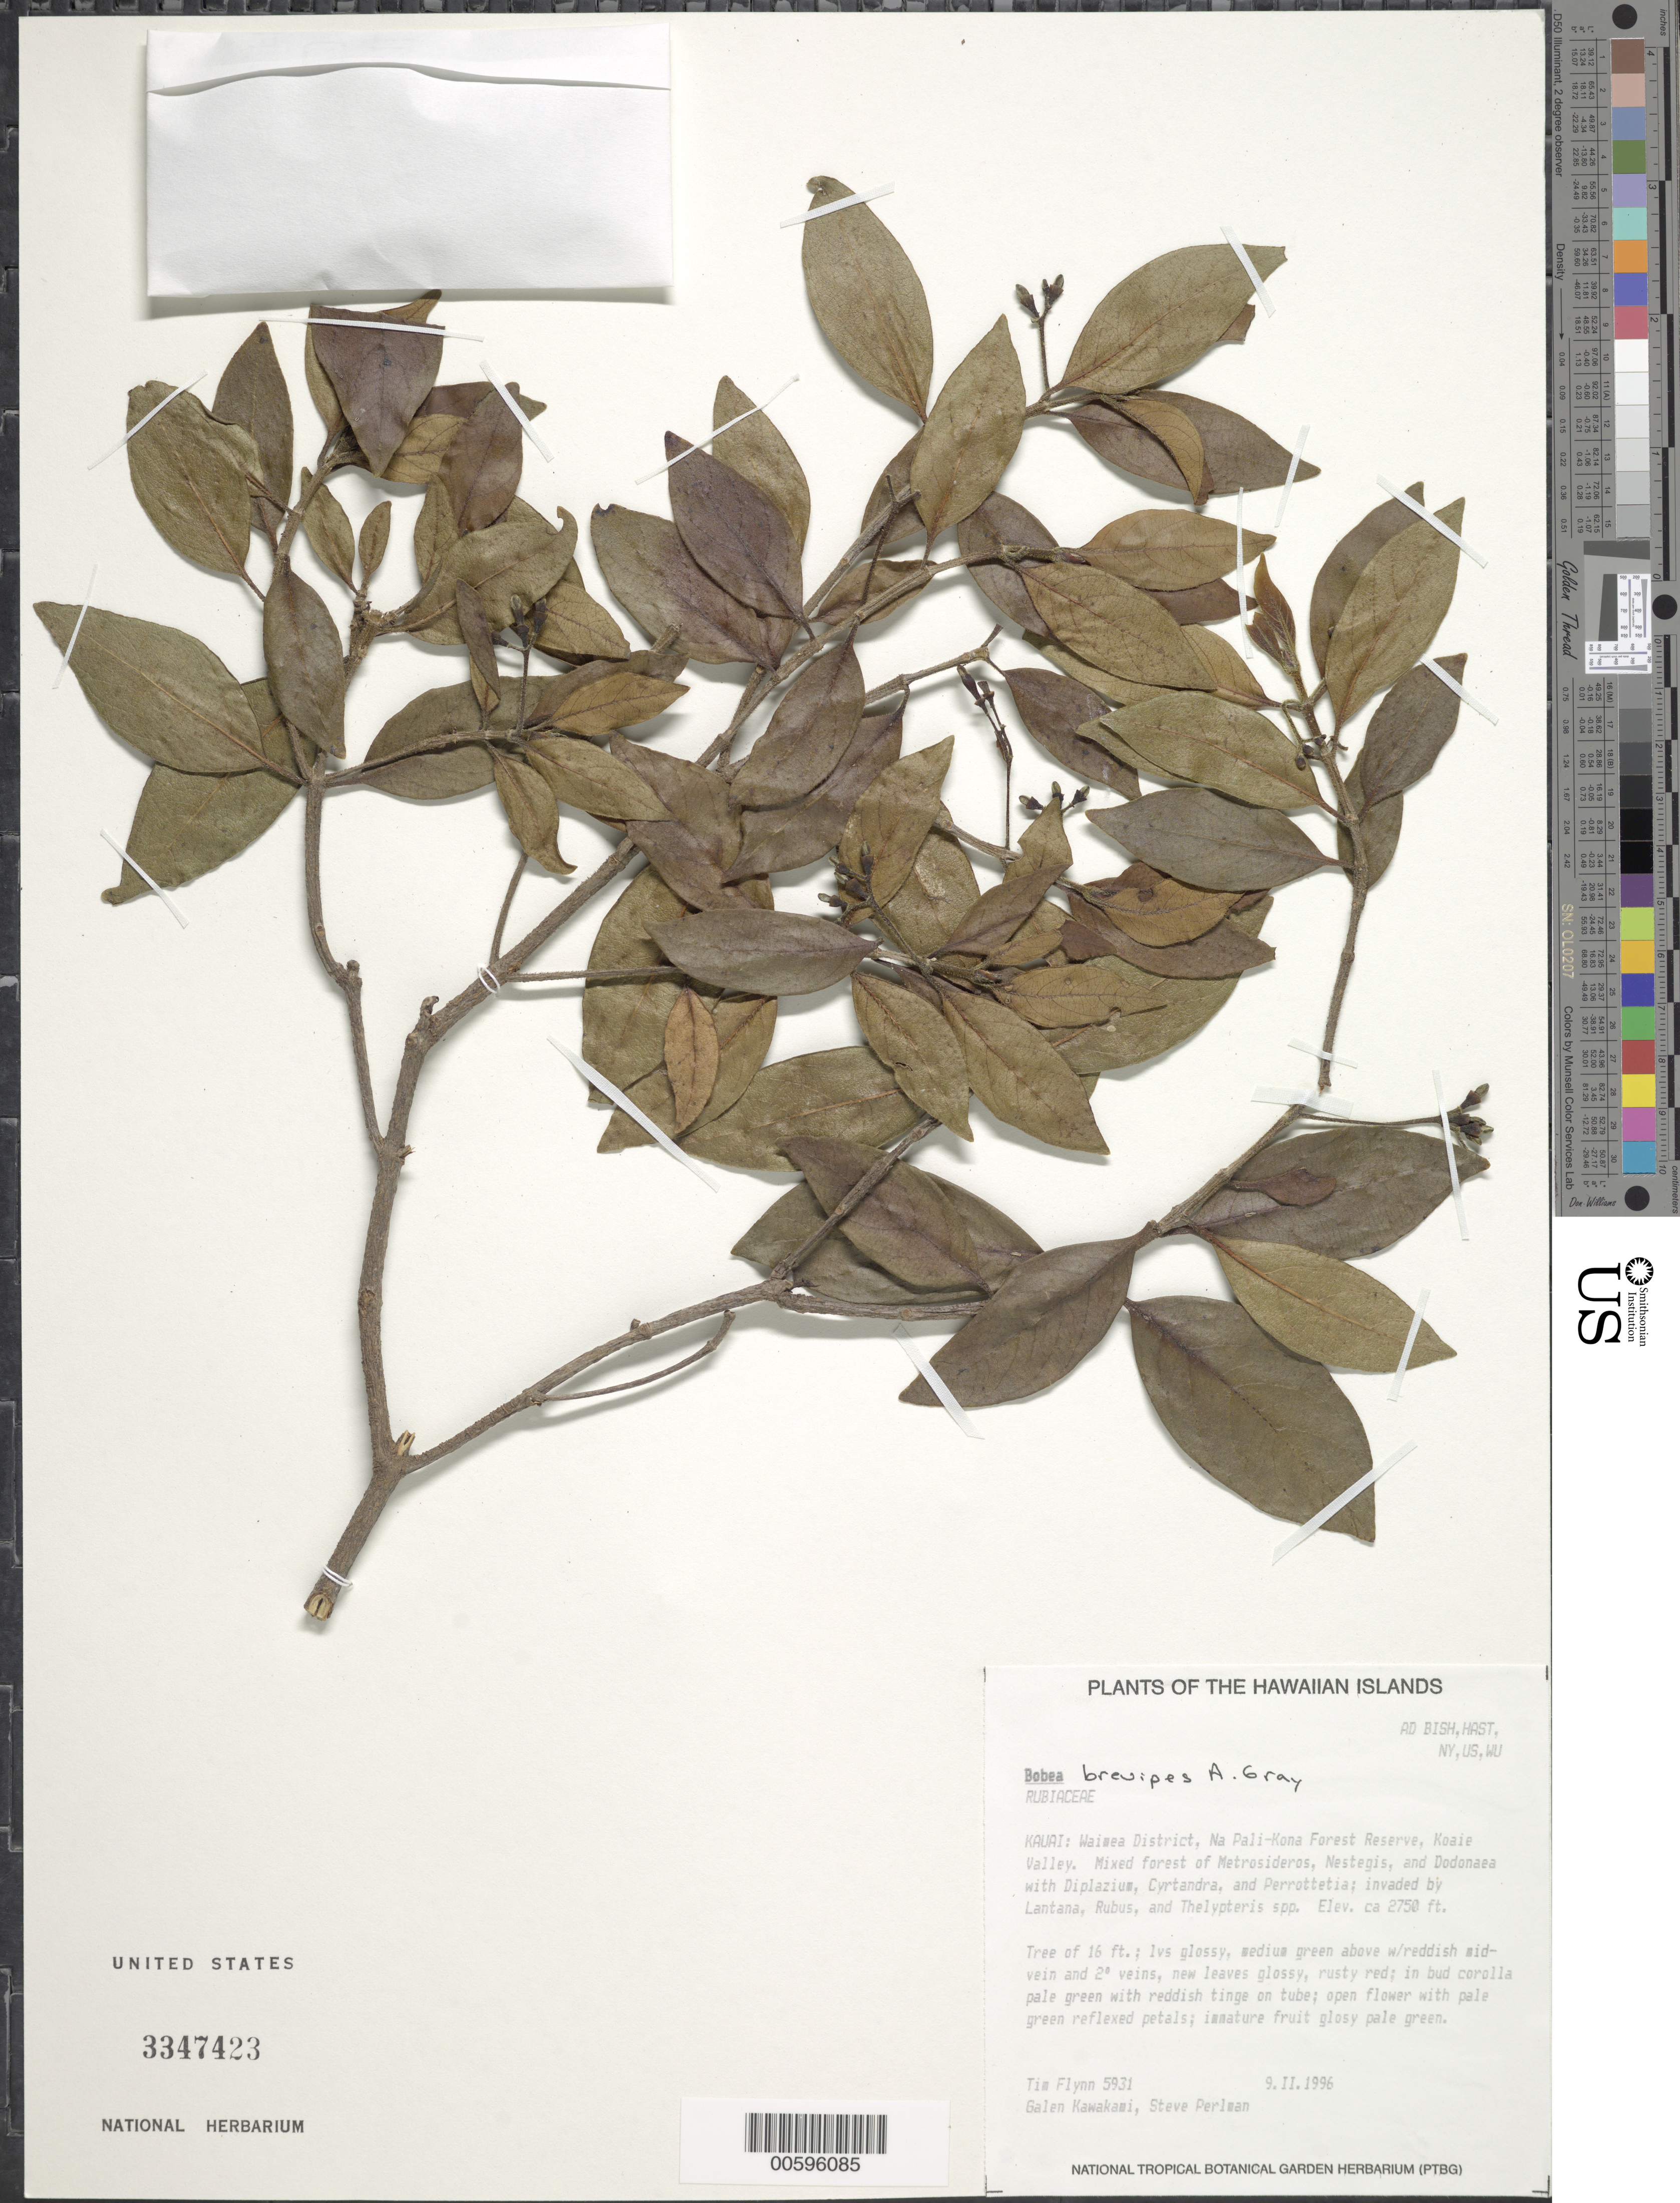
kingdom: Plantae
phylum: Tracheophyta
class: Magnoliopsida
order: Gentianales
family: Rubiaceae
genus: Bobea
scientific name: Bobea brevipes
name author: A. Gray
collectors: T. W. Flynn, G. Kawakami & S. P. Perlman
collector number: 5931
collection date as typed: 9 Feb 1996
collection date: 1996-02-09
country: United States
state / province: Hawaii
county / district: Kauai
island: Kaua'i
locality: Waimea Dist, Na Pali-Kona For Res, Koaie Valley.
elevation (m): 838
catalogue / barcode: US 3347423